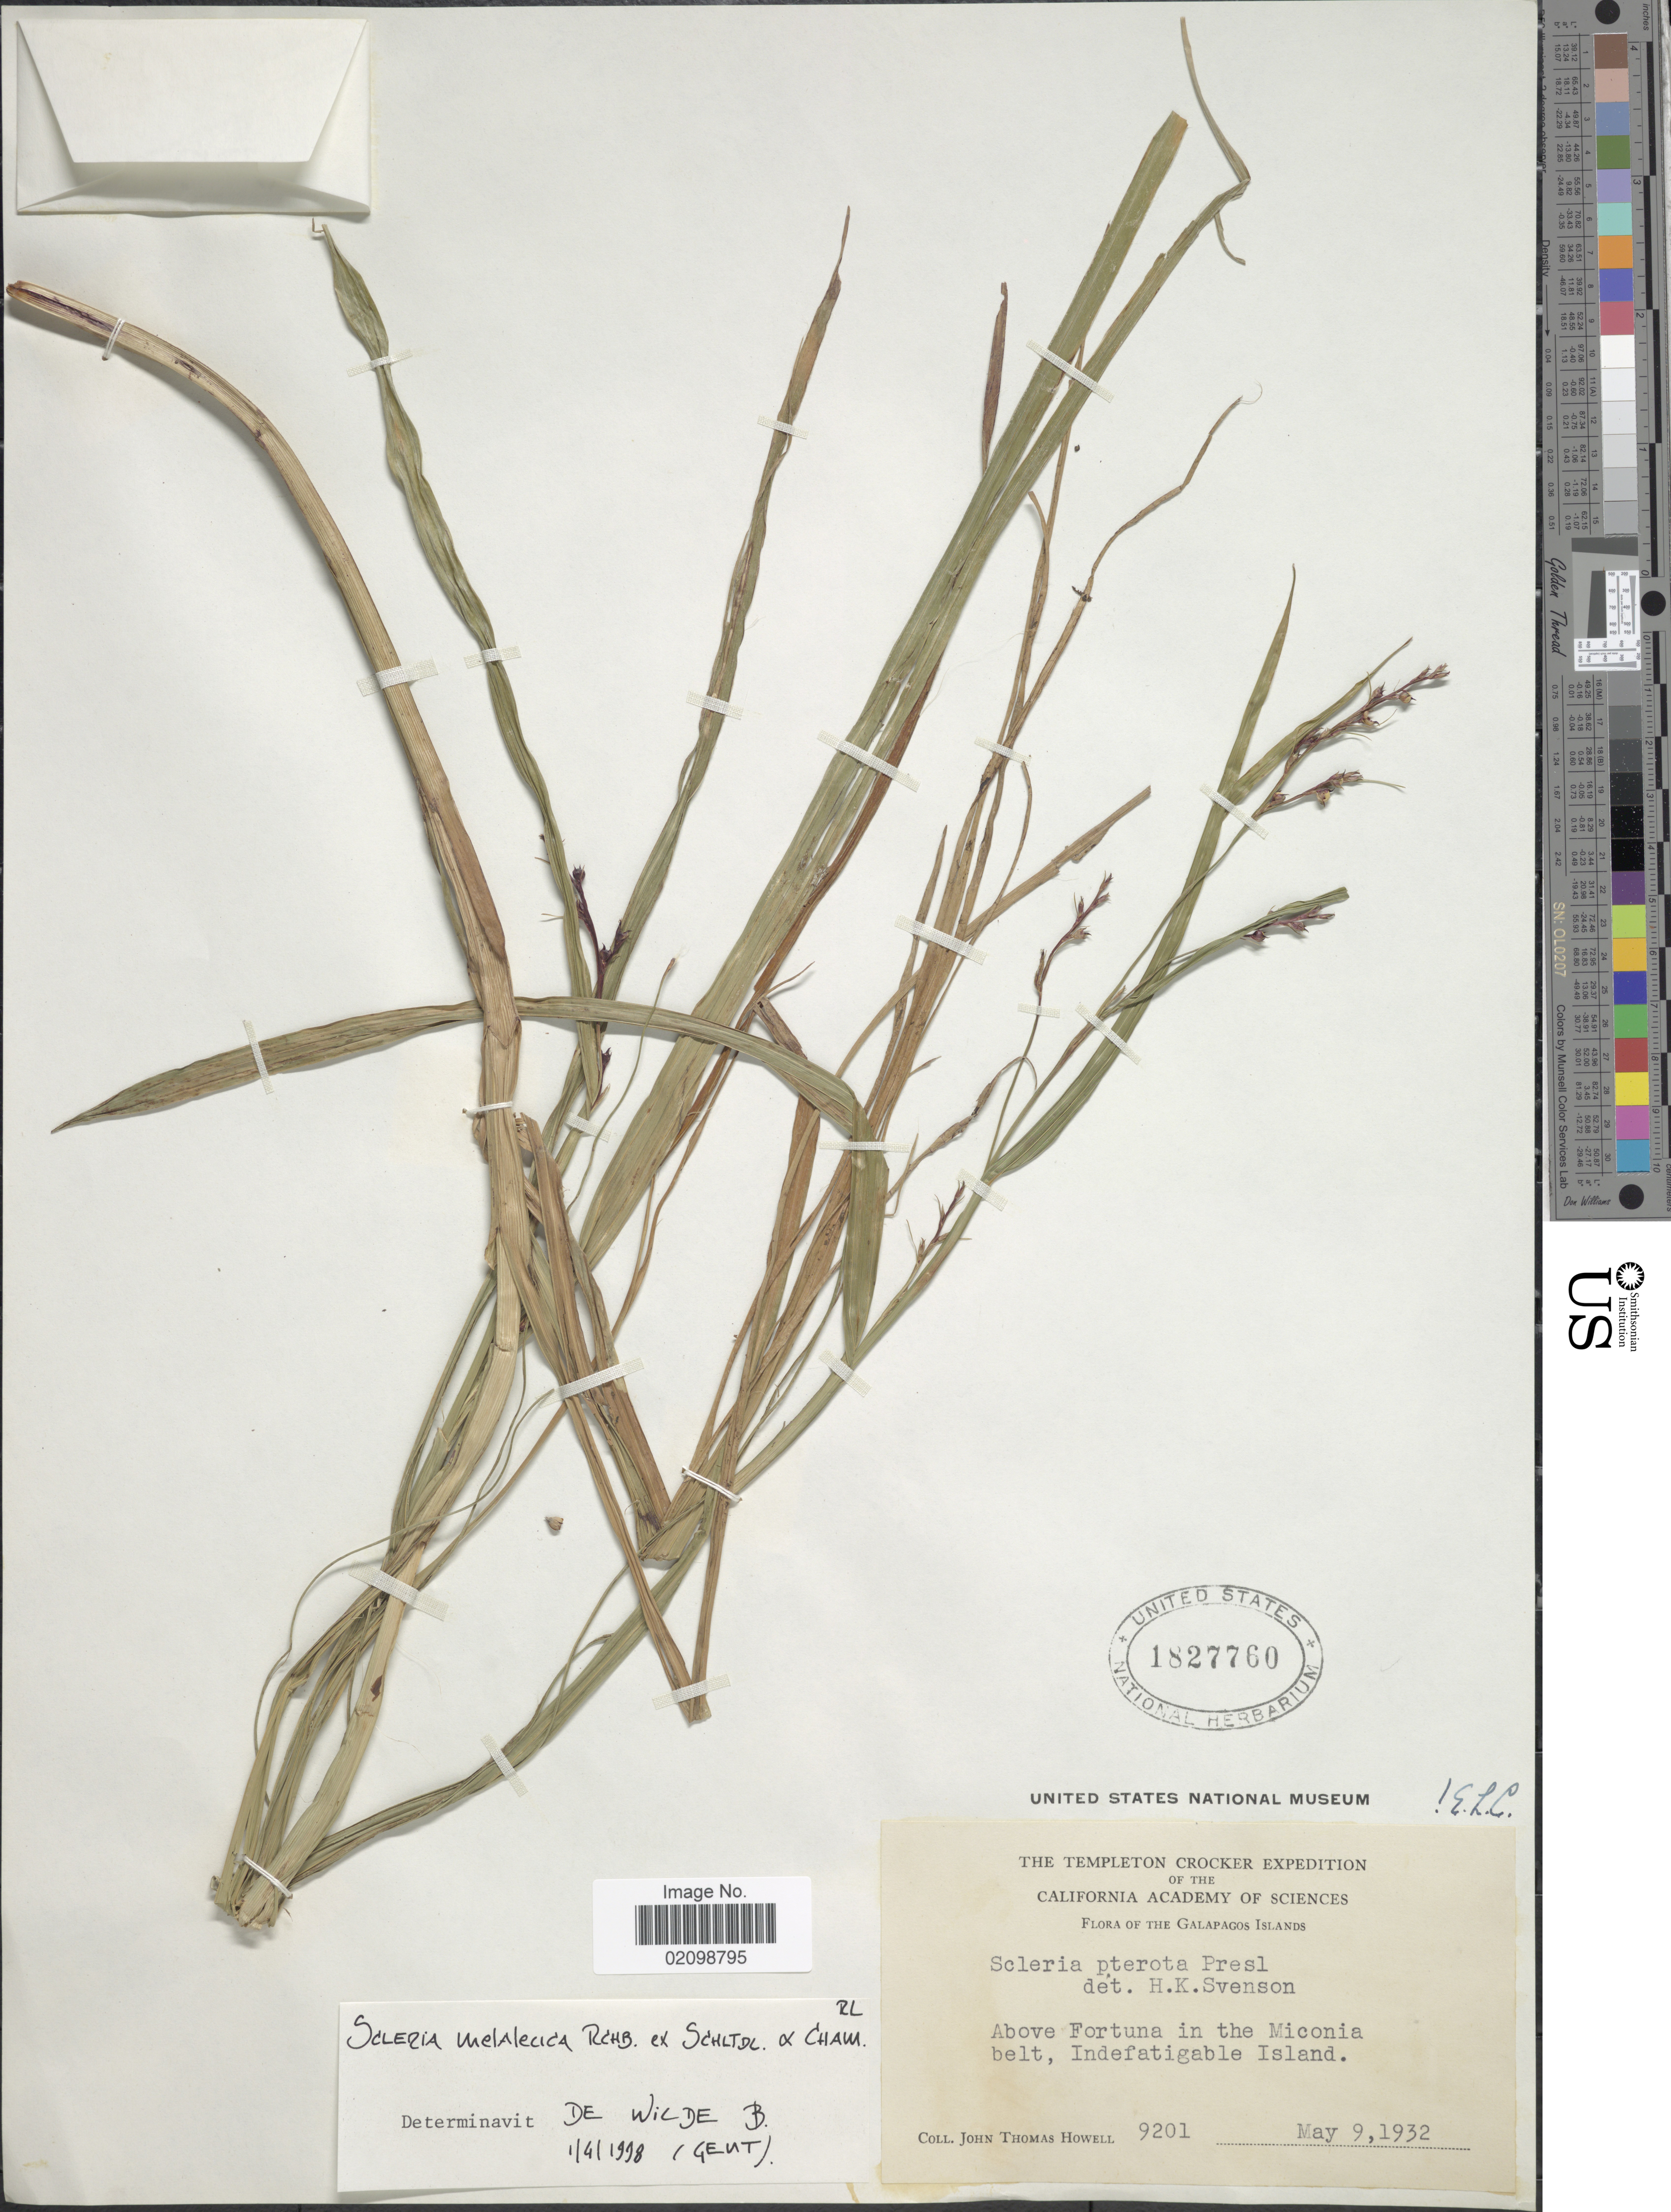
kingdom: Plantae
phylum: Tracheophyta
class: Liliopsida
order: Poales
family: Cyperaceae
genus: Scleria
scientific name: Scleria gaertneri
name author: Raddi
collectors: J. T. Howell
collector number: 9201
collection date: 1932-05-09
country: Ecuador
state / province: Colón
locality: Galapagos Islands, Above Fortuna in the Miconia belt, Indefatigable Island.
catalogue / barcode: US 1827760